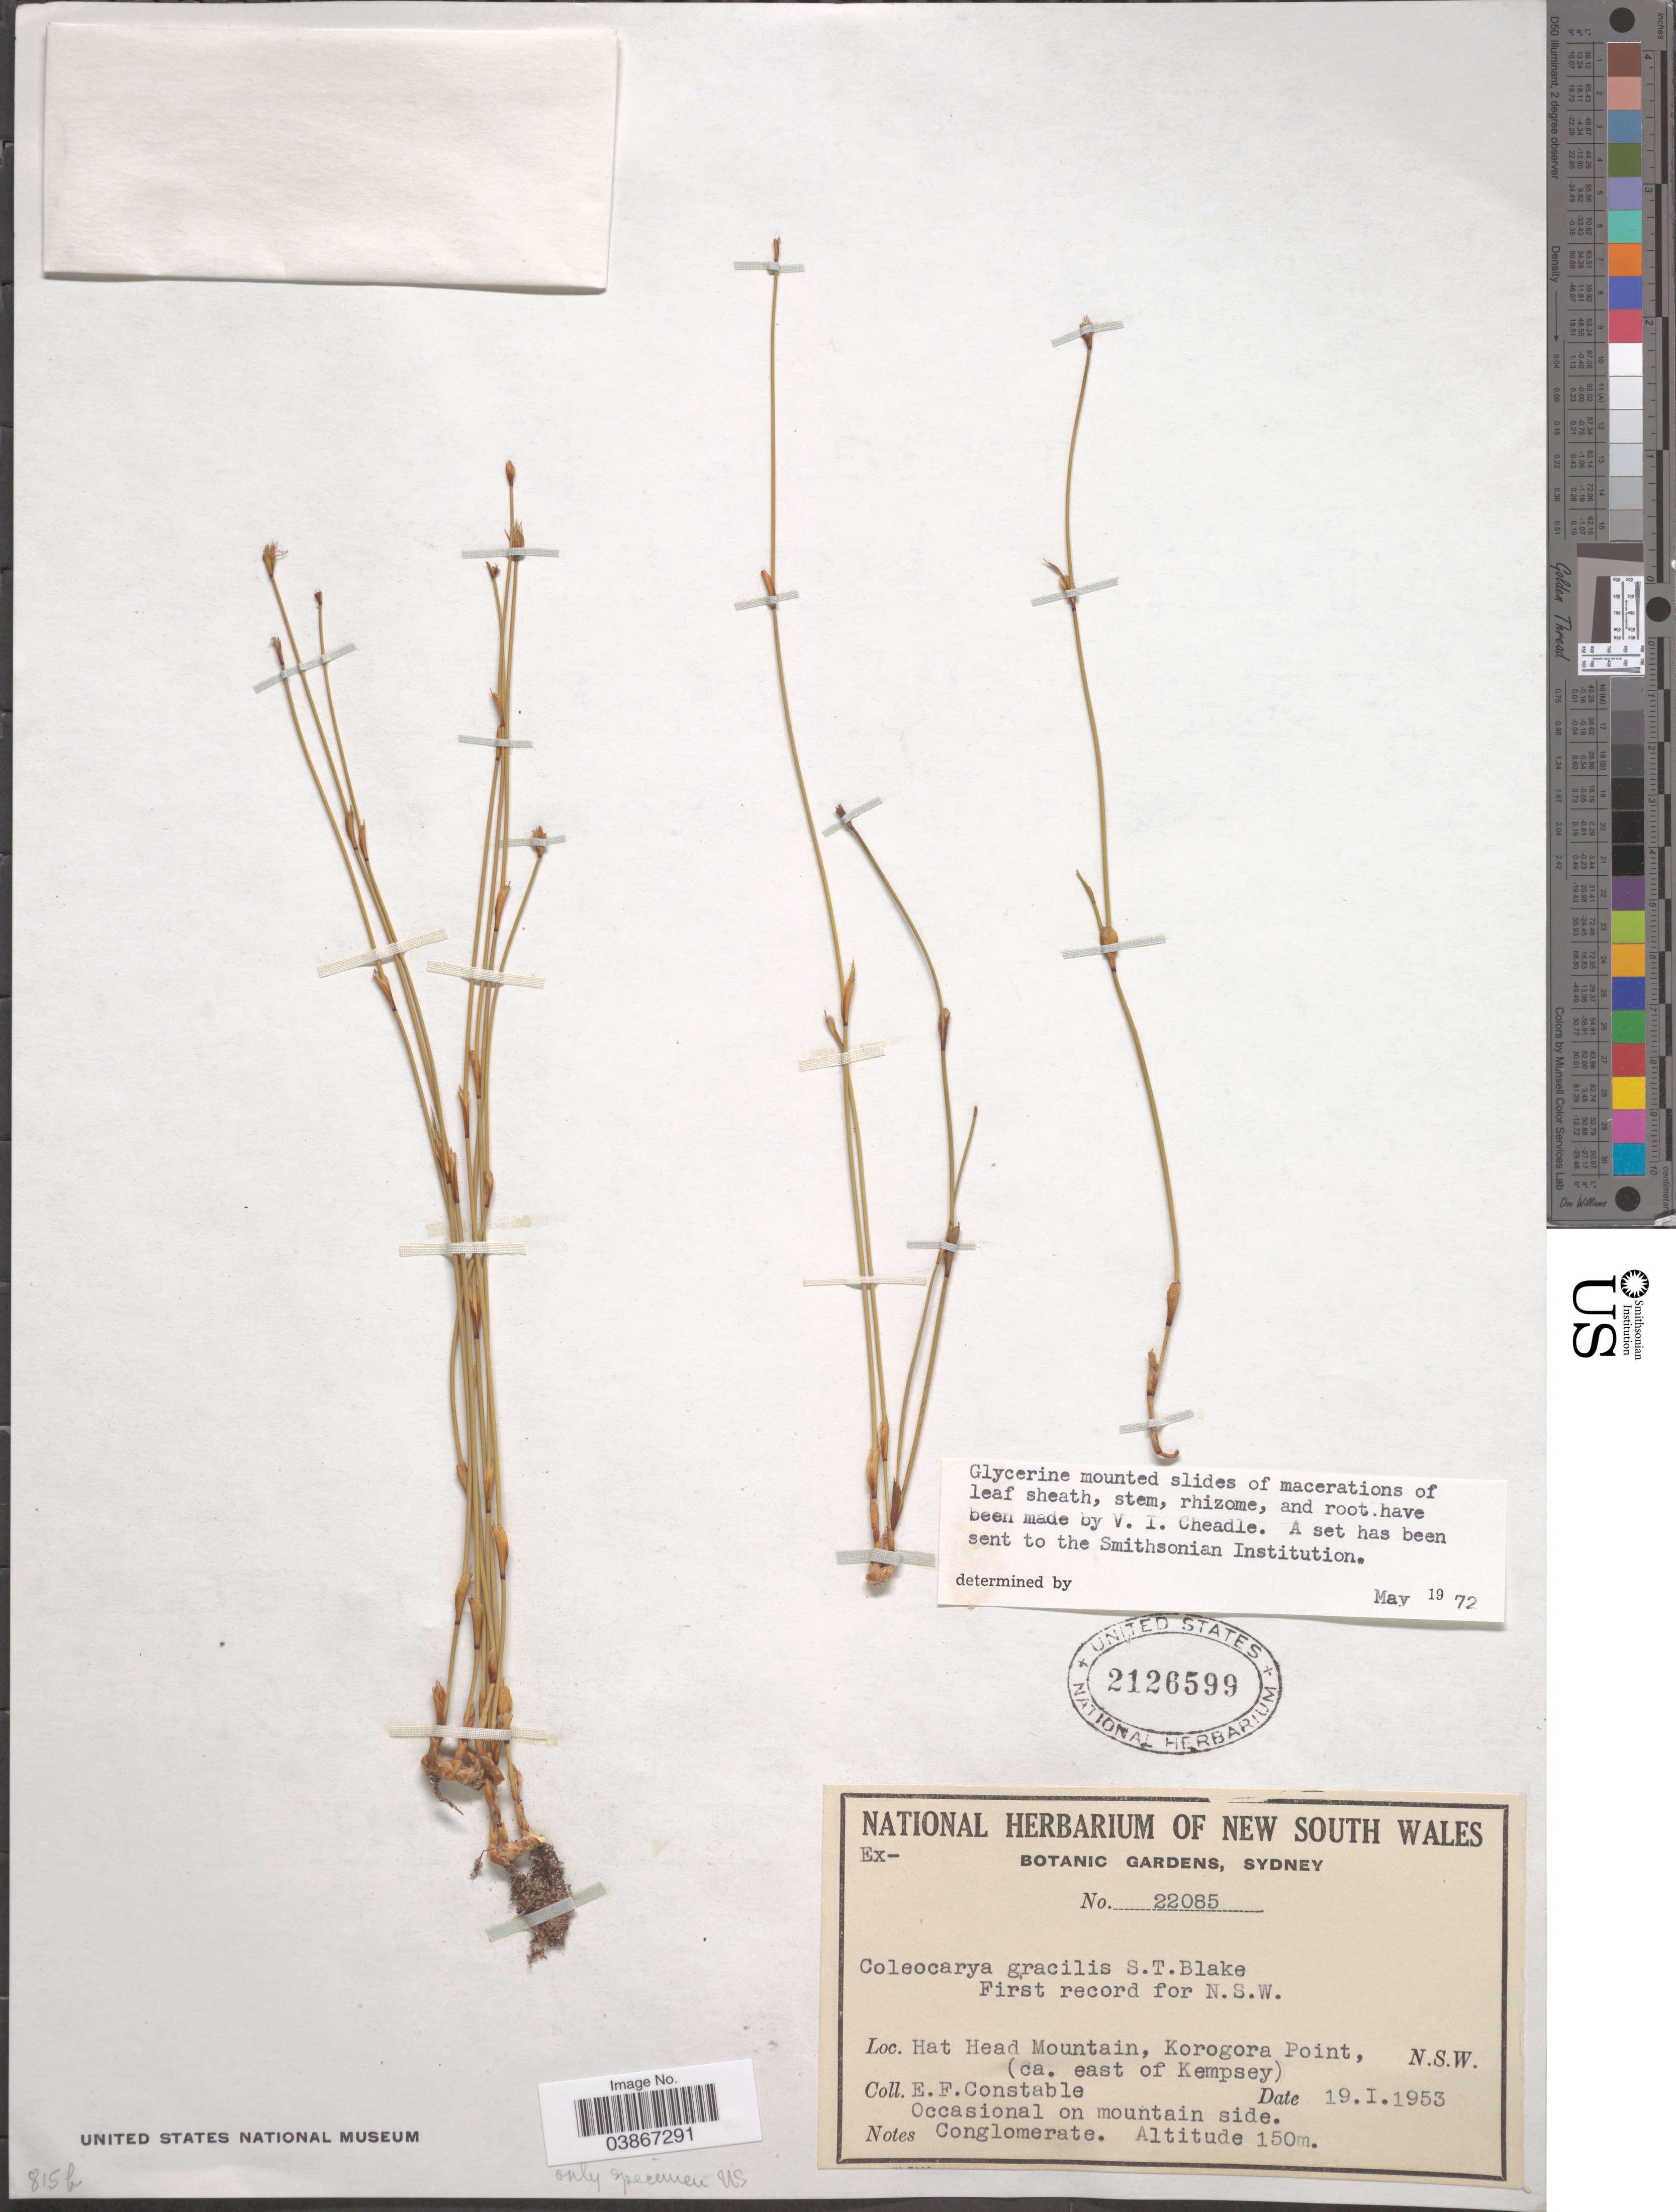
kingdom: Plantae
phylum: Tracheophyta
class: Liliopsida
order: Poales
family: Restionaceae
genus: Coleocarya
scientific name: Coleocarya gracilis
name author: S.T. Blake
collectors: E. F. Constable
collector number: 22085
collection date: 1953-01-19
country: Australia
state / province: New South Wales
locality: Hat Head Mountain, Korogora Point, (ca. east of Kempsey).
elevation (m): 150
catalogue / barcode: US 2126599